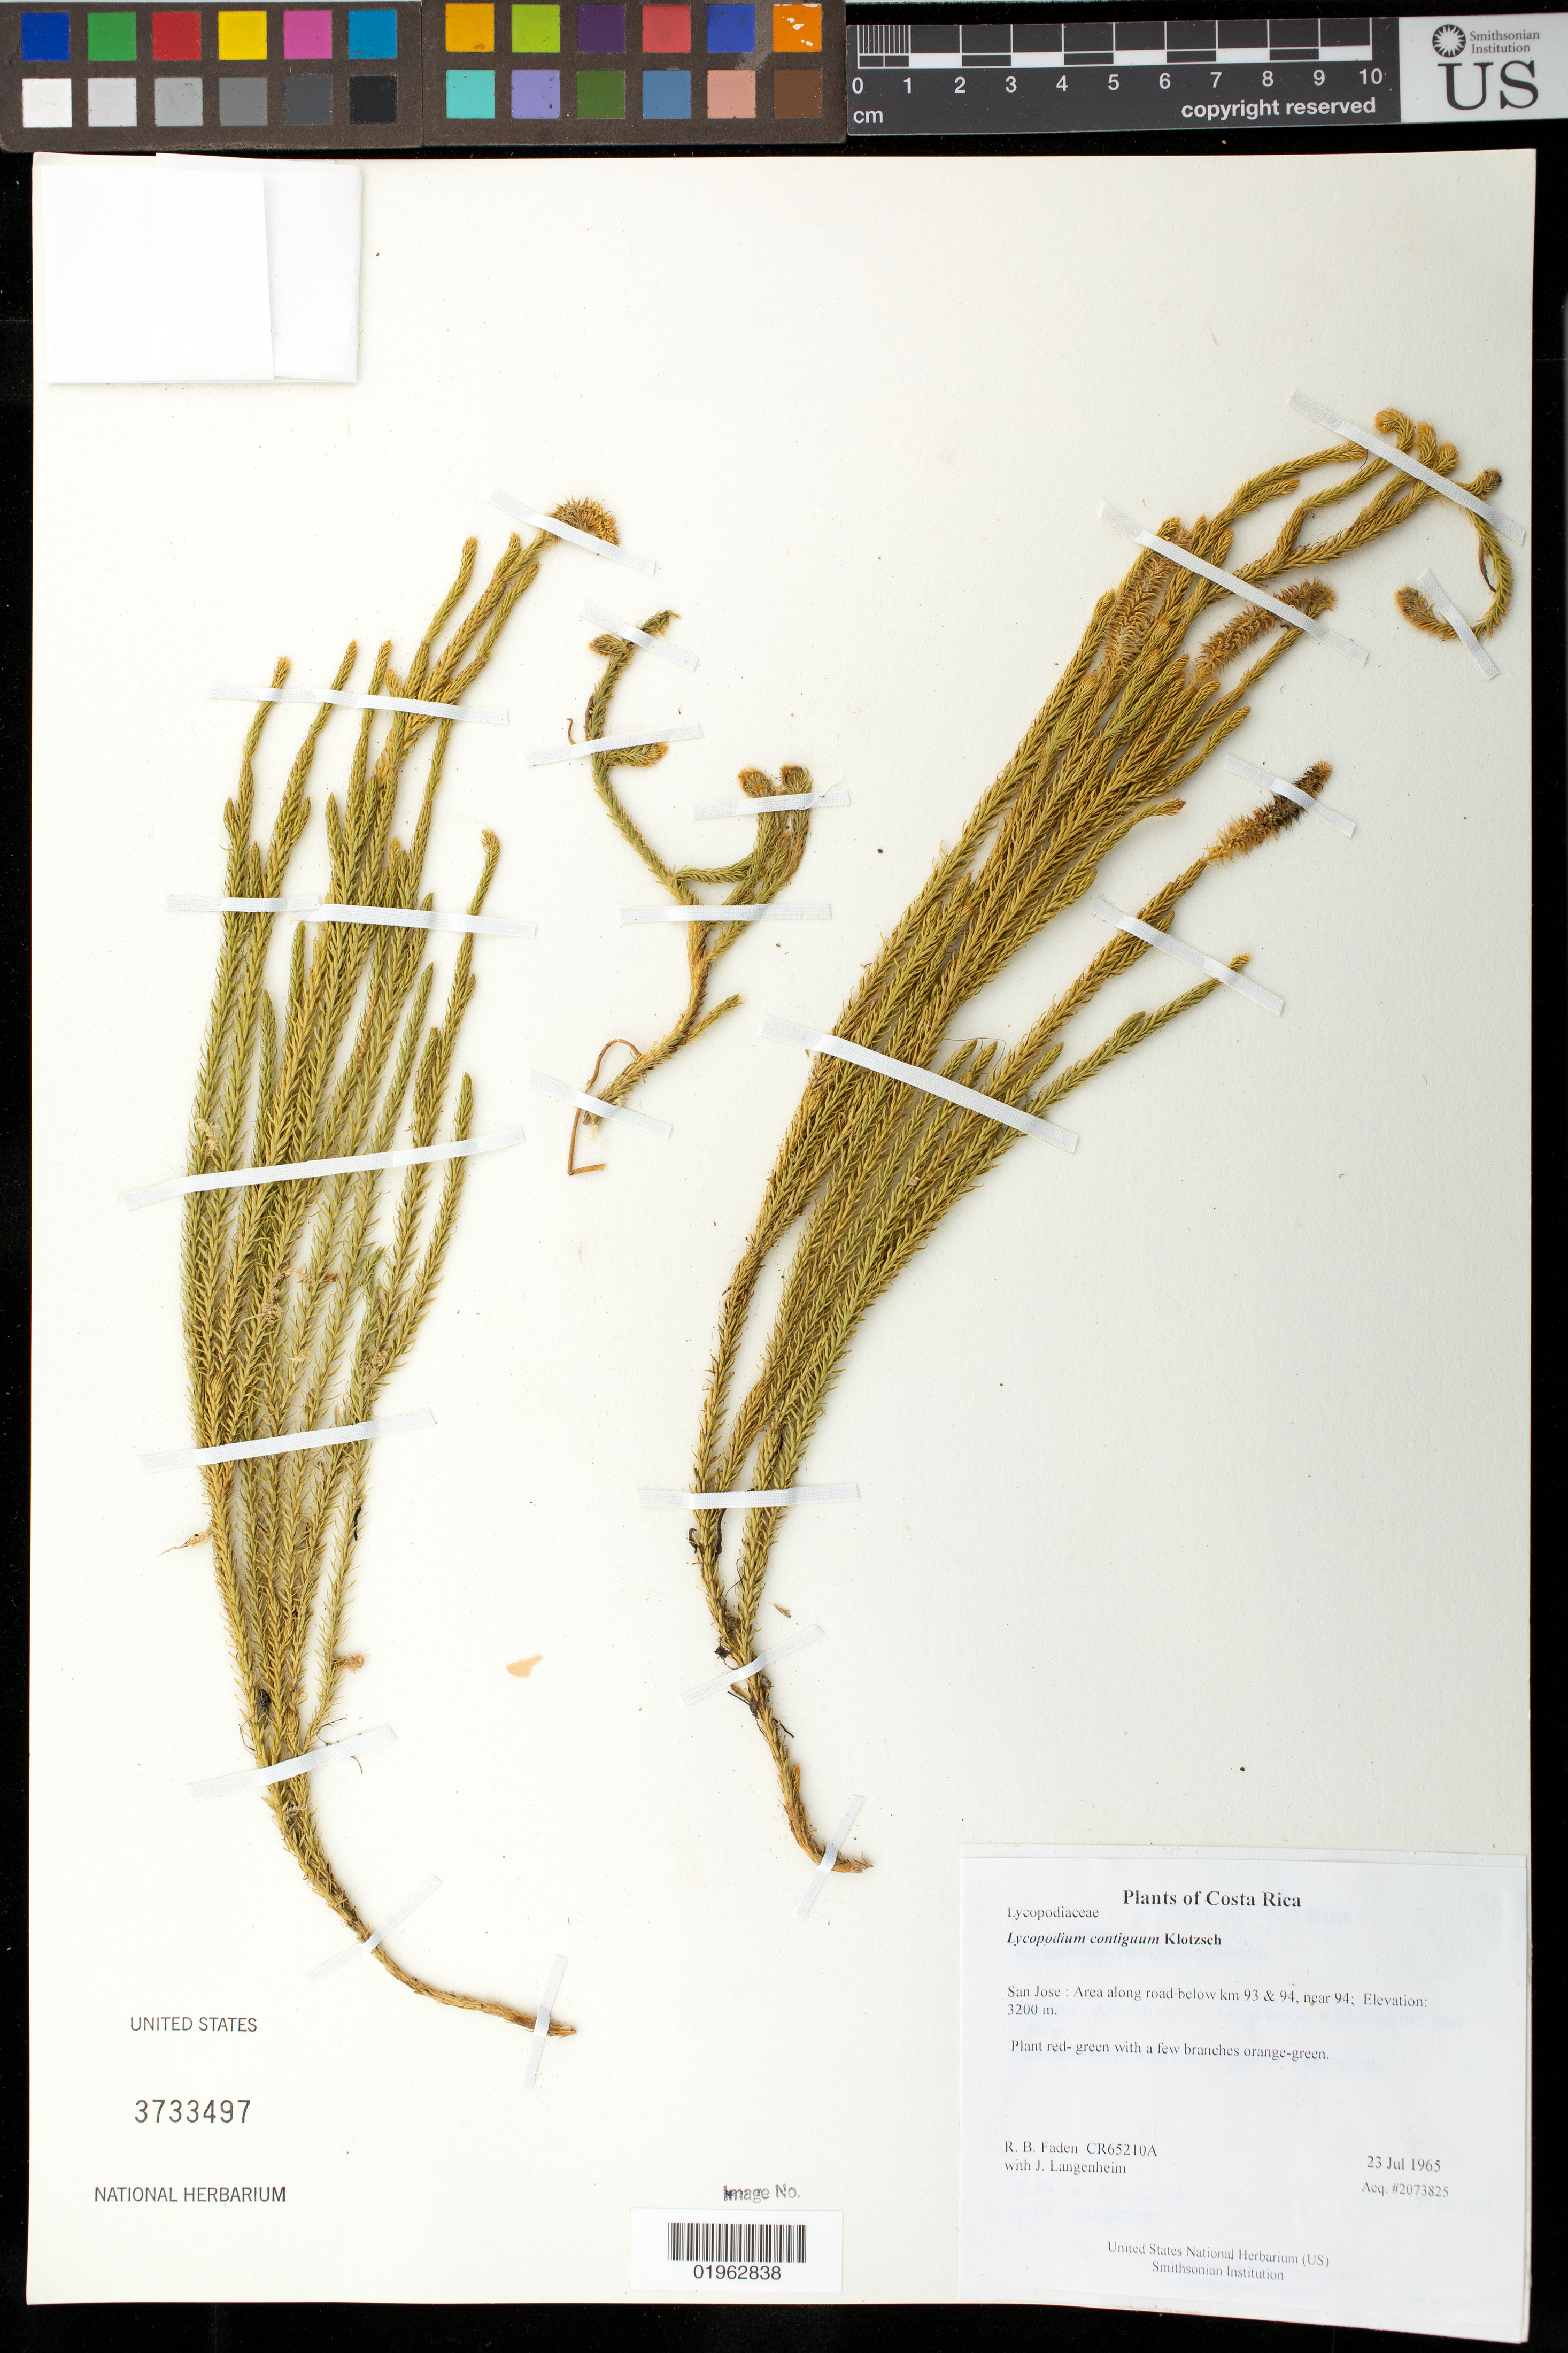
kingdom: Plantae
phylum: Tracheophyta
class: Lycopodiopsida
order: Lycopodiales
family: Lycopodiaceae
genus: Lycopodium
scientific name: Lycopodium clavatum subsp. contiguum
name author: (Klotzsch) B. Øllg.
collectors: R. B. Faden & J. Langenheim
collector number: CR65210A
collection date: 1965-07-23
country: Costa Rica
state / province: San Jose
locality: Area along road below km 93 & 94, near 94.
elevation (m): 3200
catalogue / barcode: US 3733497